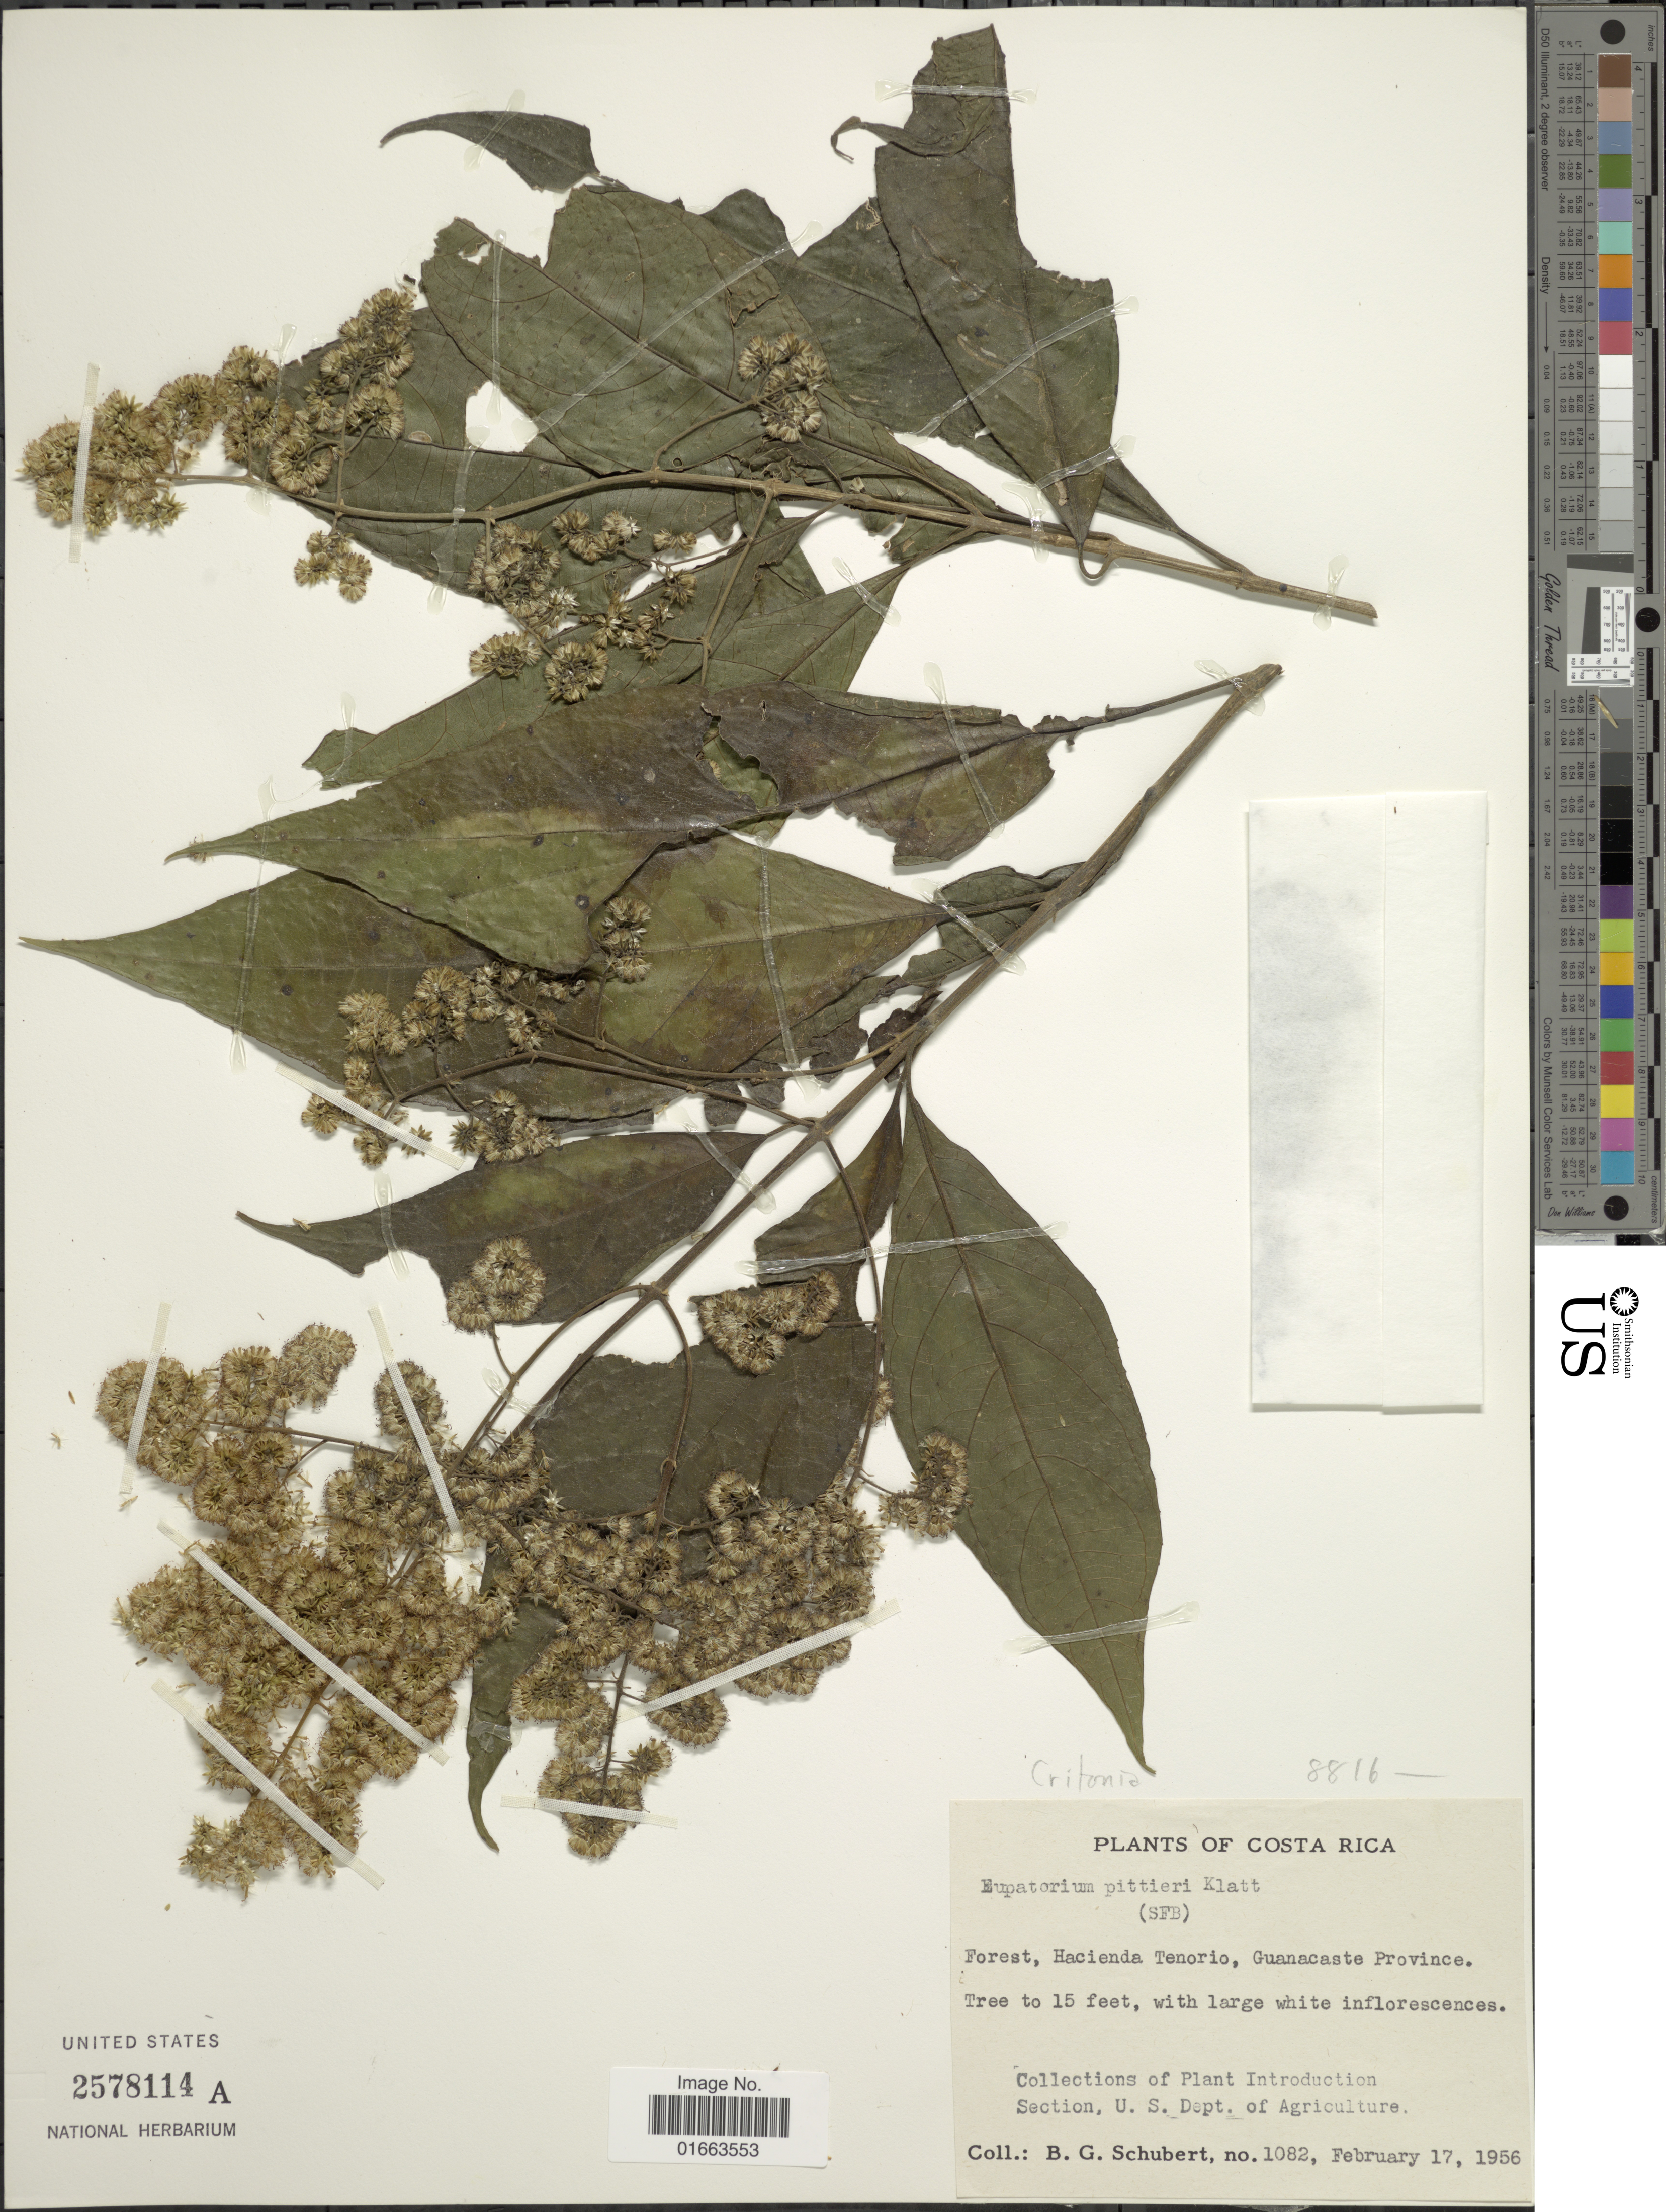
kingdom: Plantae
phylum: Tracheophyta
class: Magnoliopsida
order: Asterales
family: Asteraceae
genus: Koanophyllon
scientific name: Koanophyllon hylonoma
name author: (B.L. Rob.) R.M. King & H. Rob.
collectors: B. Schubert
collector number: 1082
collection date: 1956-02-17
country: Costa Rica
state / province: Guanacaste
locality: Forest, hacienda Tenorio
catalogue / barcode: US 2578114A